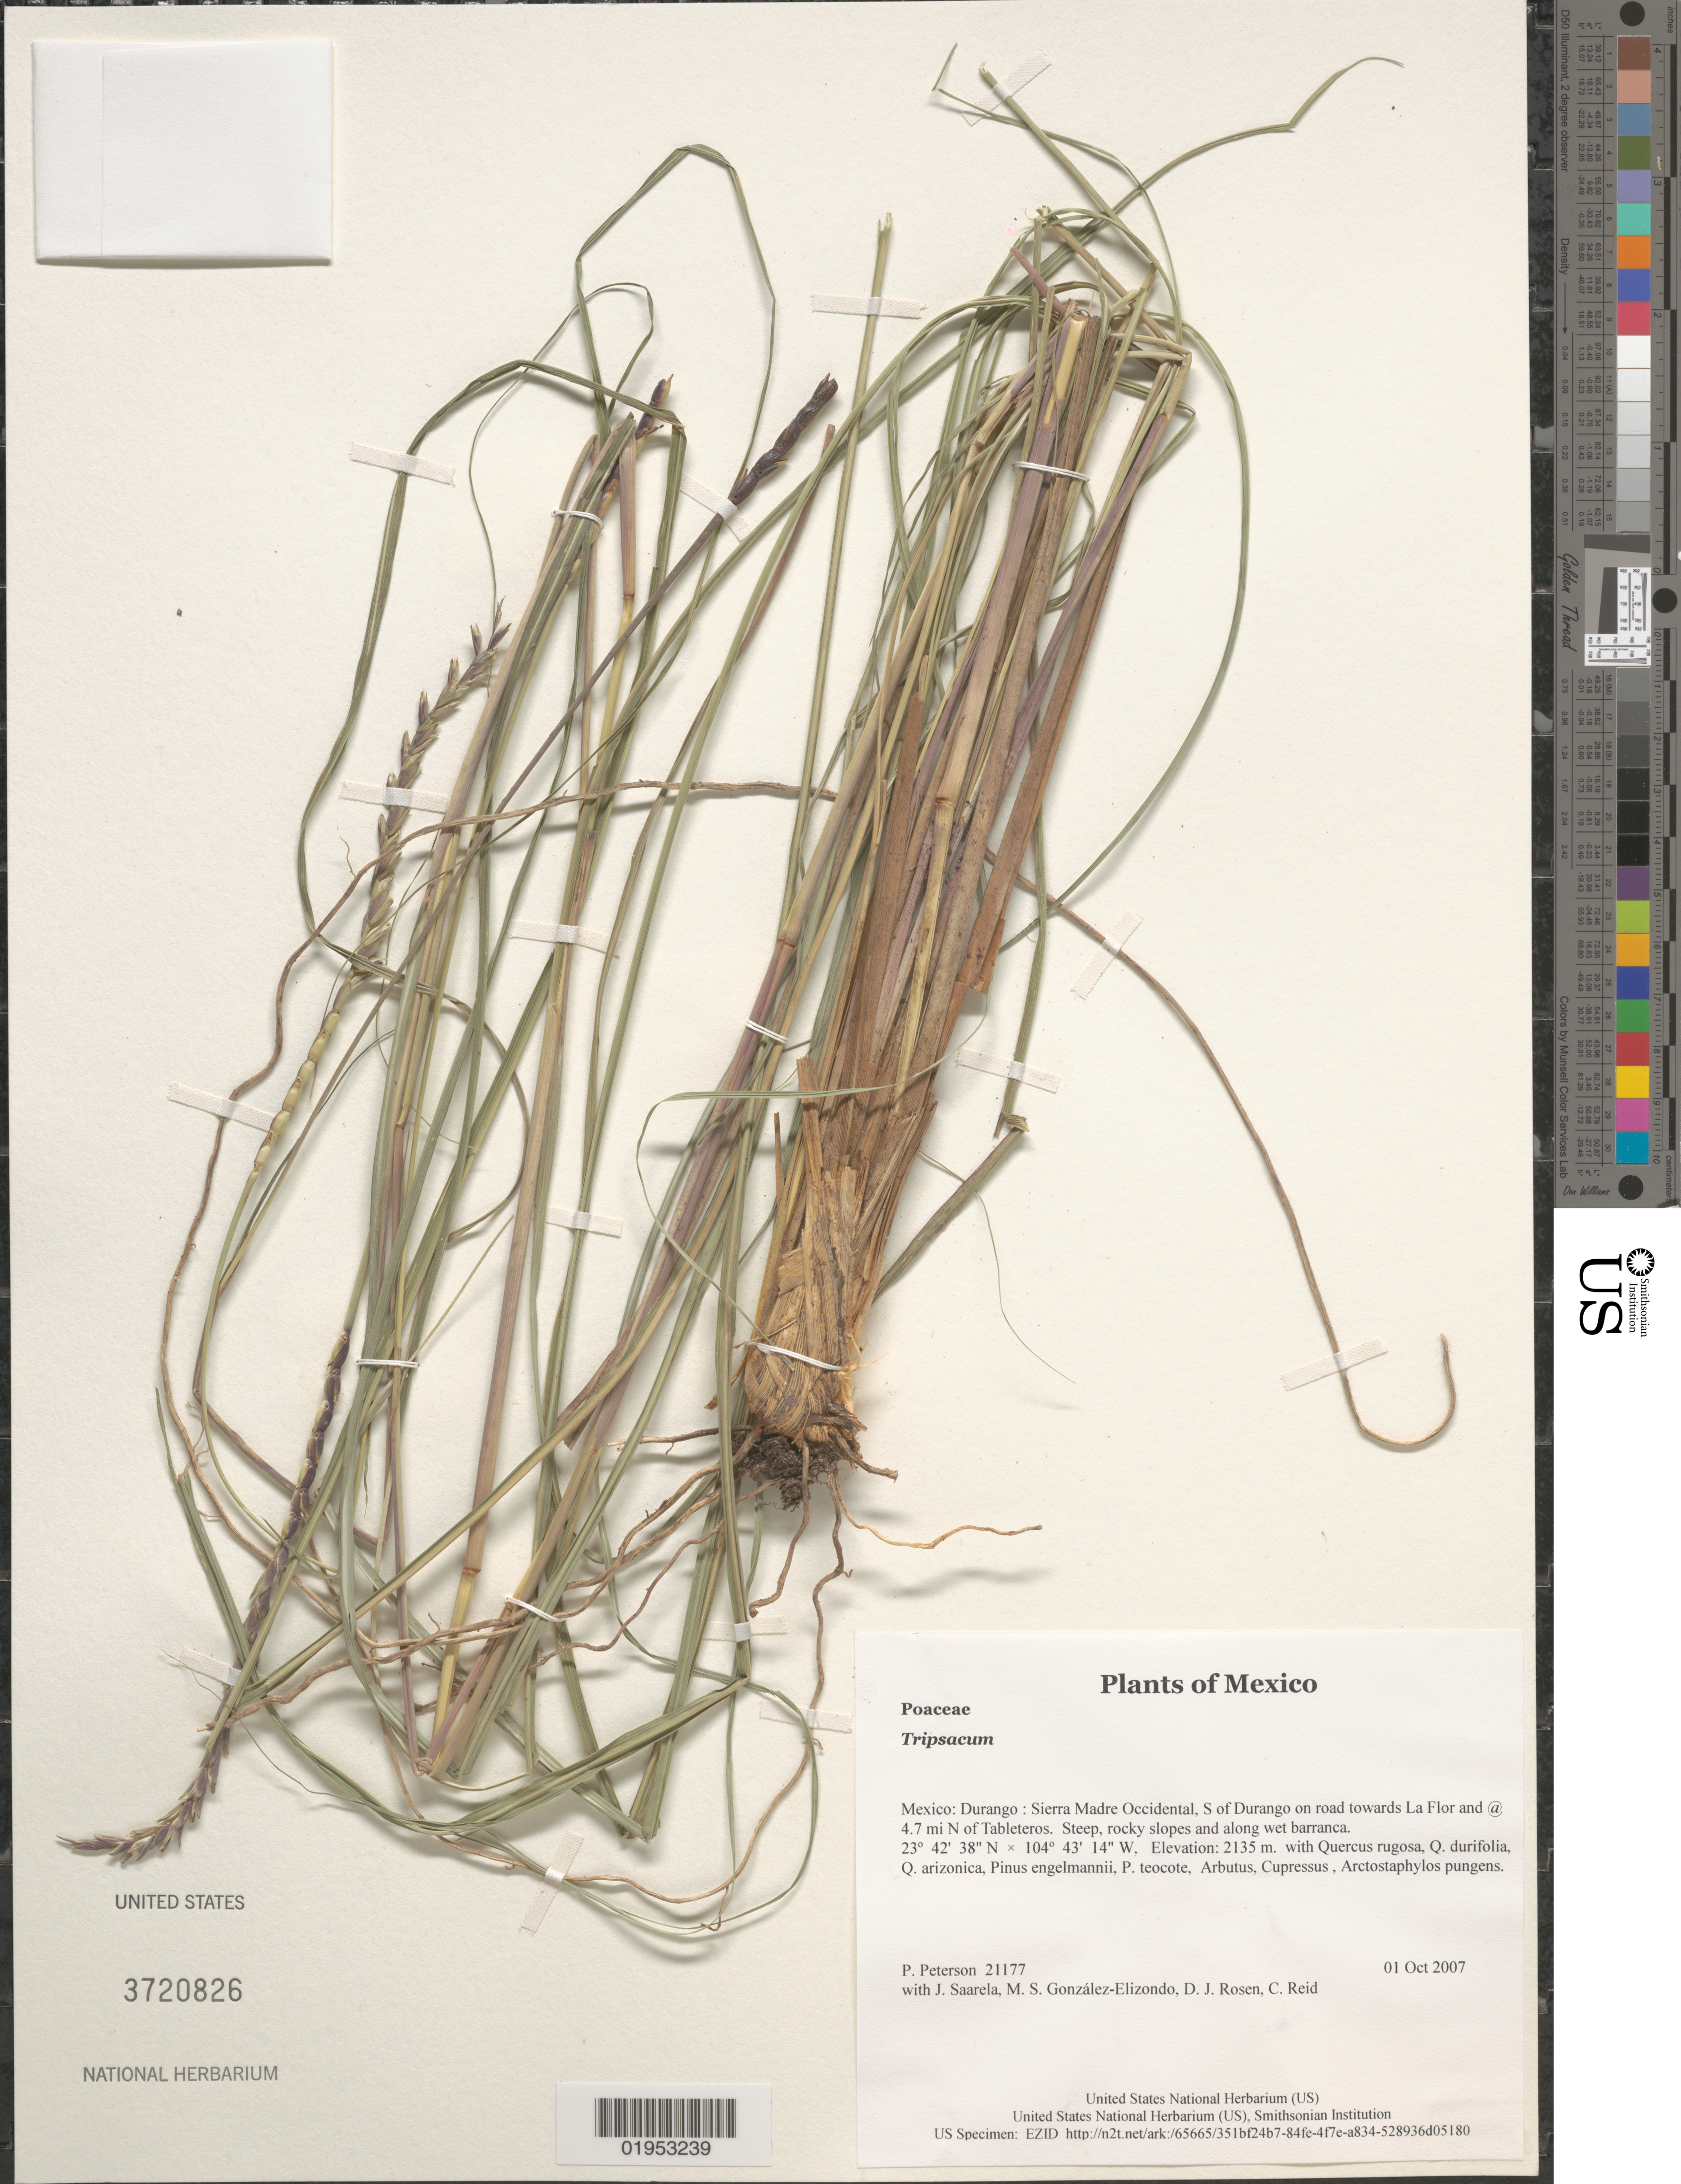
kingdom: Plantae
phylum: Tracheophyta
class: Liliopsida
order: Poales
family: Poaceae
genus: Tripsacum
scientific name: Tripsacum sp.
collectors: P. M. Peterson, J. Saarela, M. S. González-Elizondo, D. J. Rosen & C. Reid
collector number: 21177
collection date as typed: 01 Oct 2007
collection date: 2007-10-01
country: Mexico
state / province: Durango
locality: Sierra Madre Occidental, S of Durango on road towards La Flor and @ 4.7 mi N of Tableteros. Steep, rocky slopes and along wet barranca.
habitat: with Quercus rugosa, Q. durifolia, Q. arizonica, Pinus engelmannii, P. teocote, Arbutus, Cupressus , Arctostaphylos pungens.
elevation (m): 2135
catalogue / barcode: US 3720826